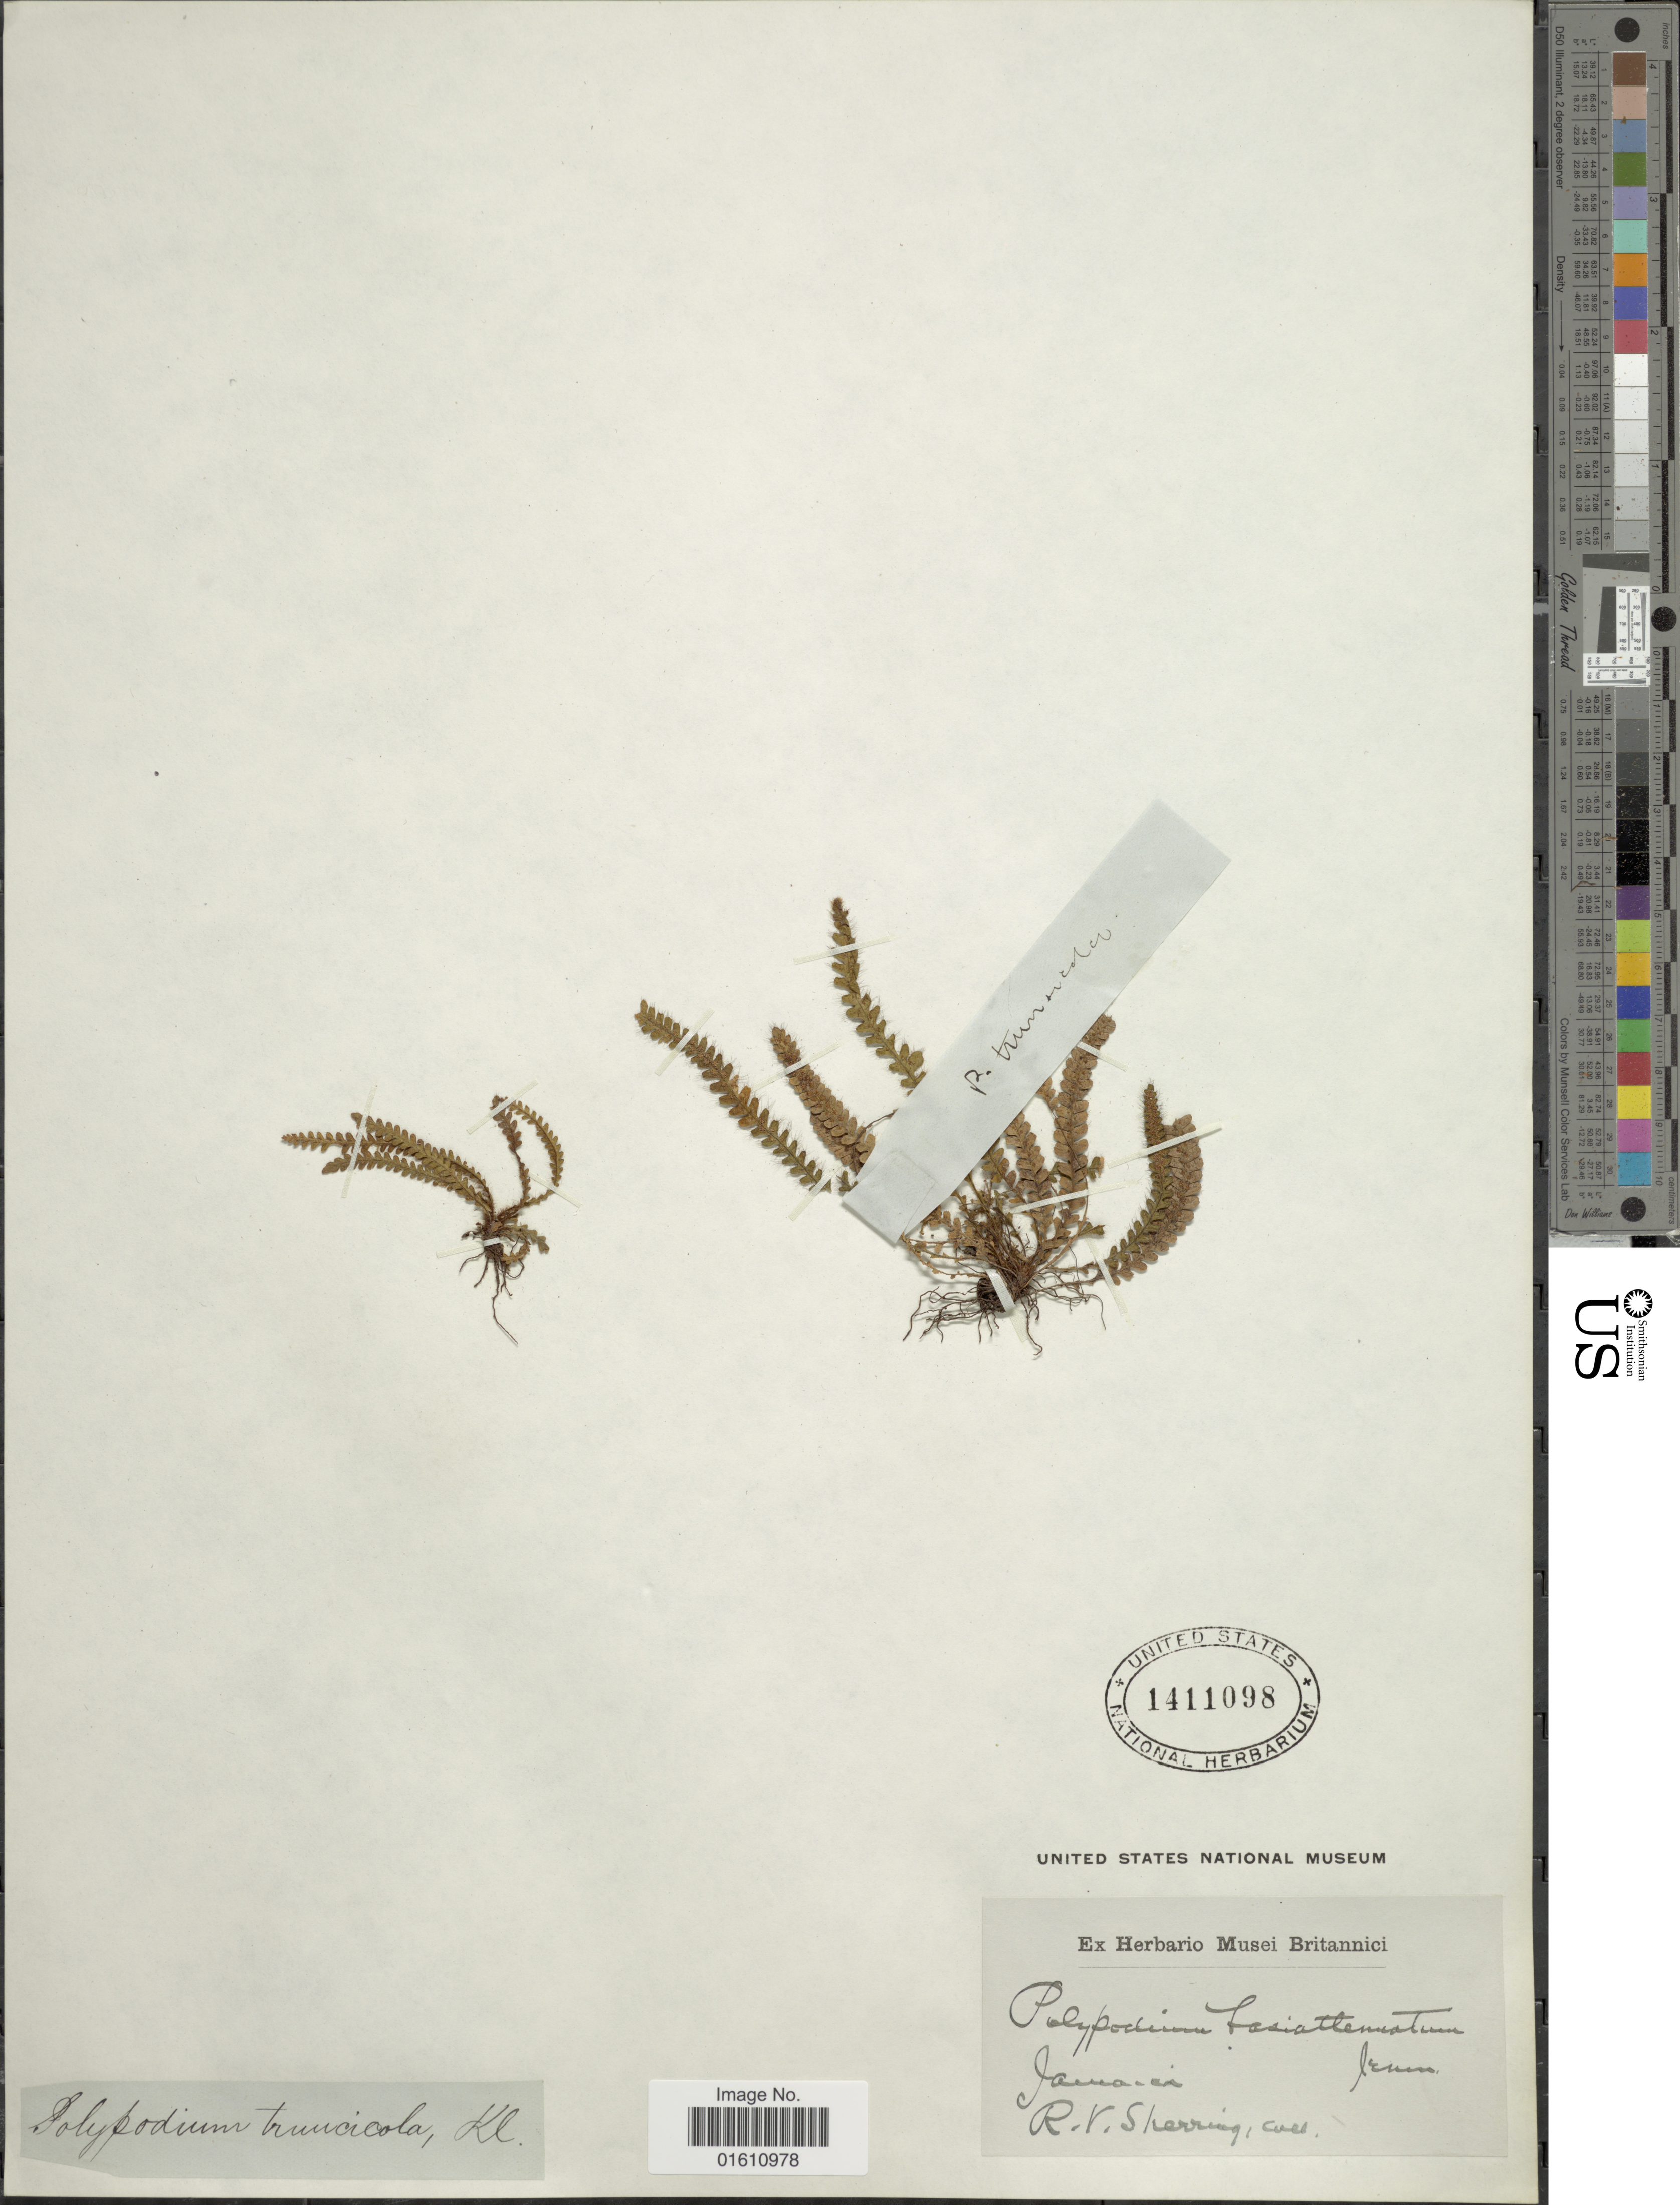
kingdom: Plantae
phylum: Tracheophyta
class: Polypodiopsida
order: Polypodiales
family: Polypodiaceae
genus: Moranopteris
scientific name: Moranopteris basiattenuata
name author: (Jenman) R. Y. Hirai & J. Prado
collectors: R. Sherring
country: Jamaica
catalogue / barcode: US 1411098